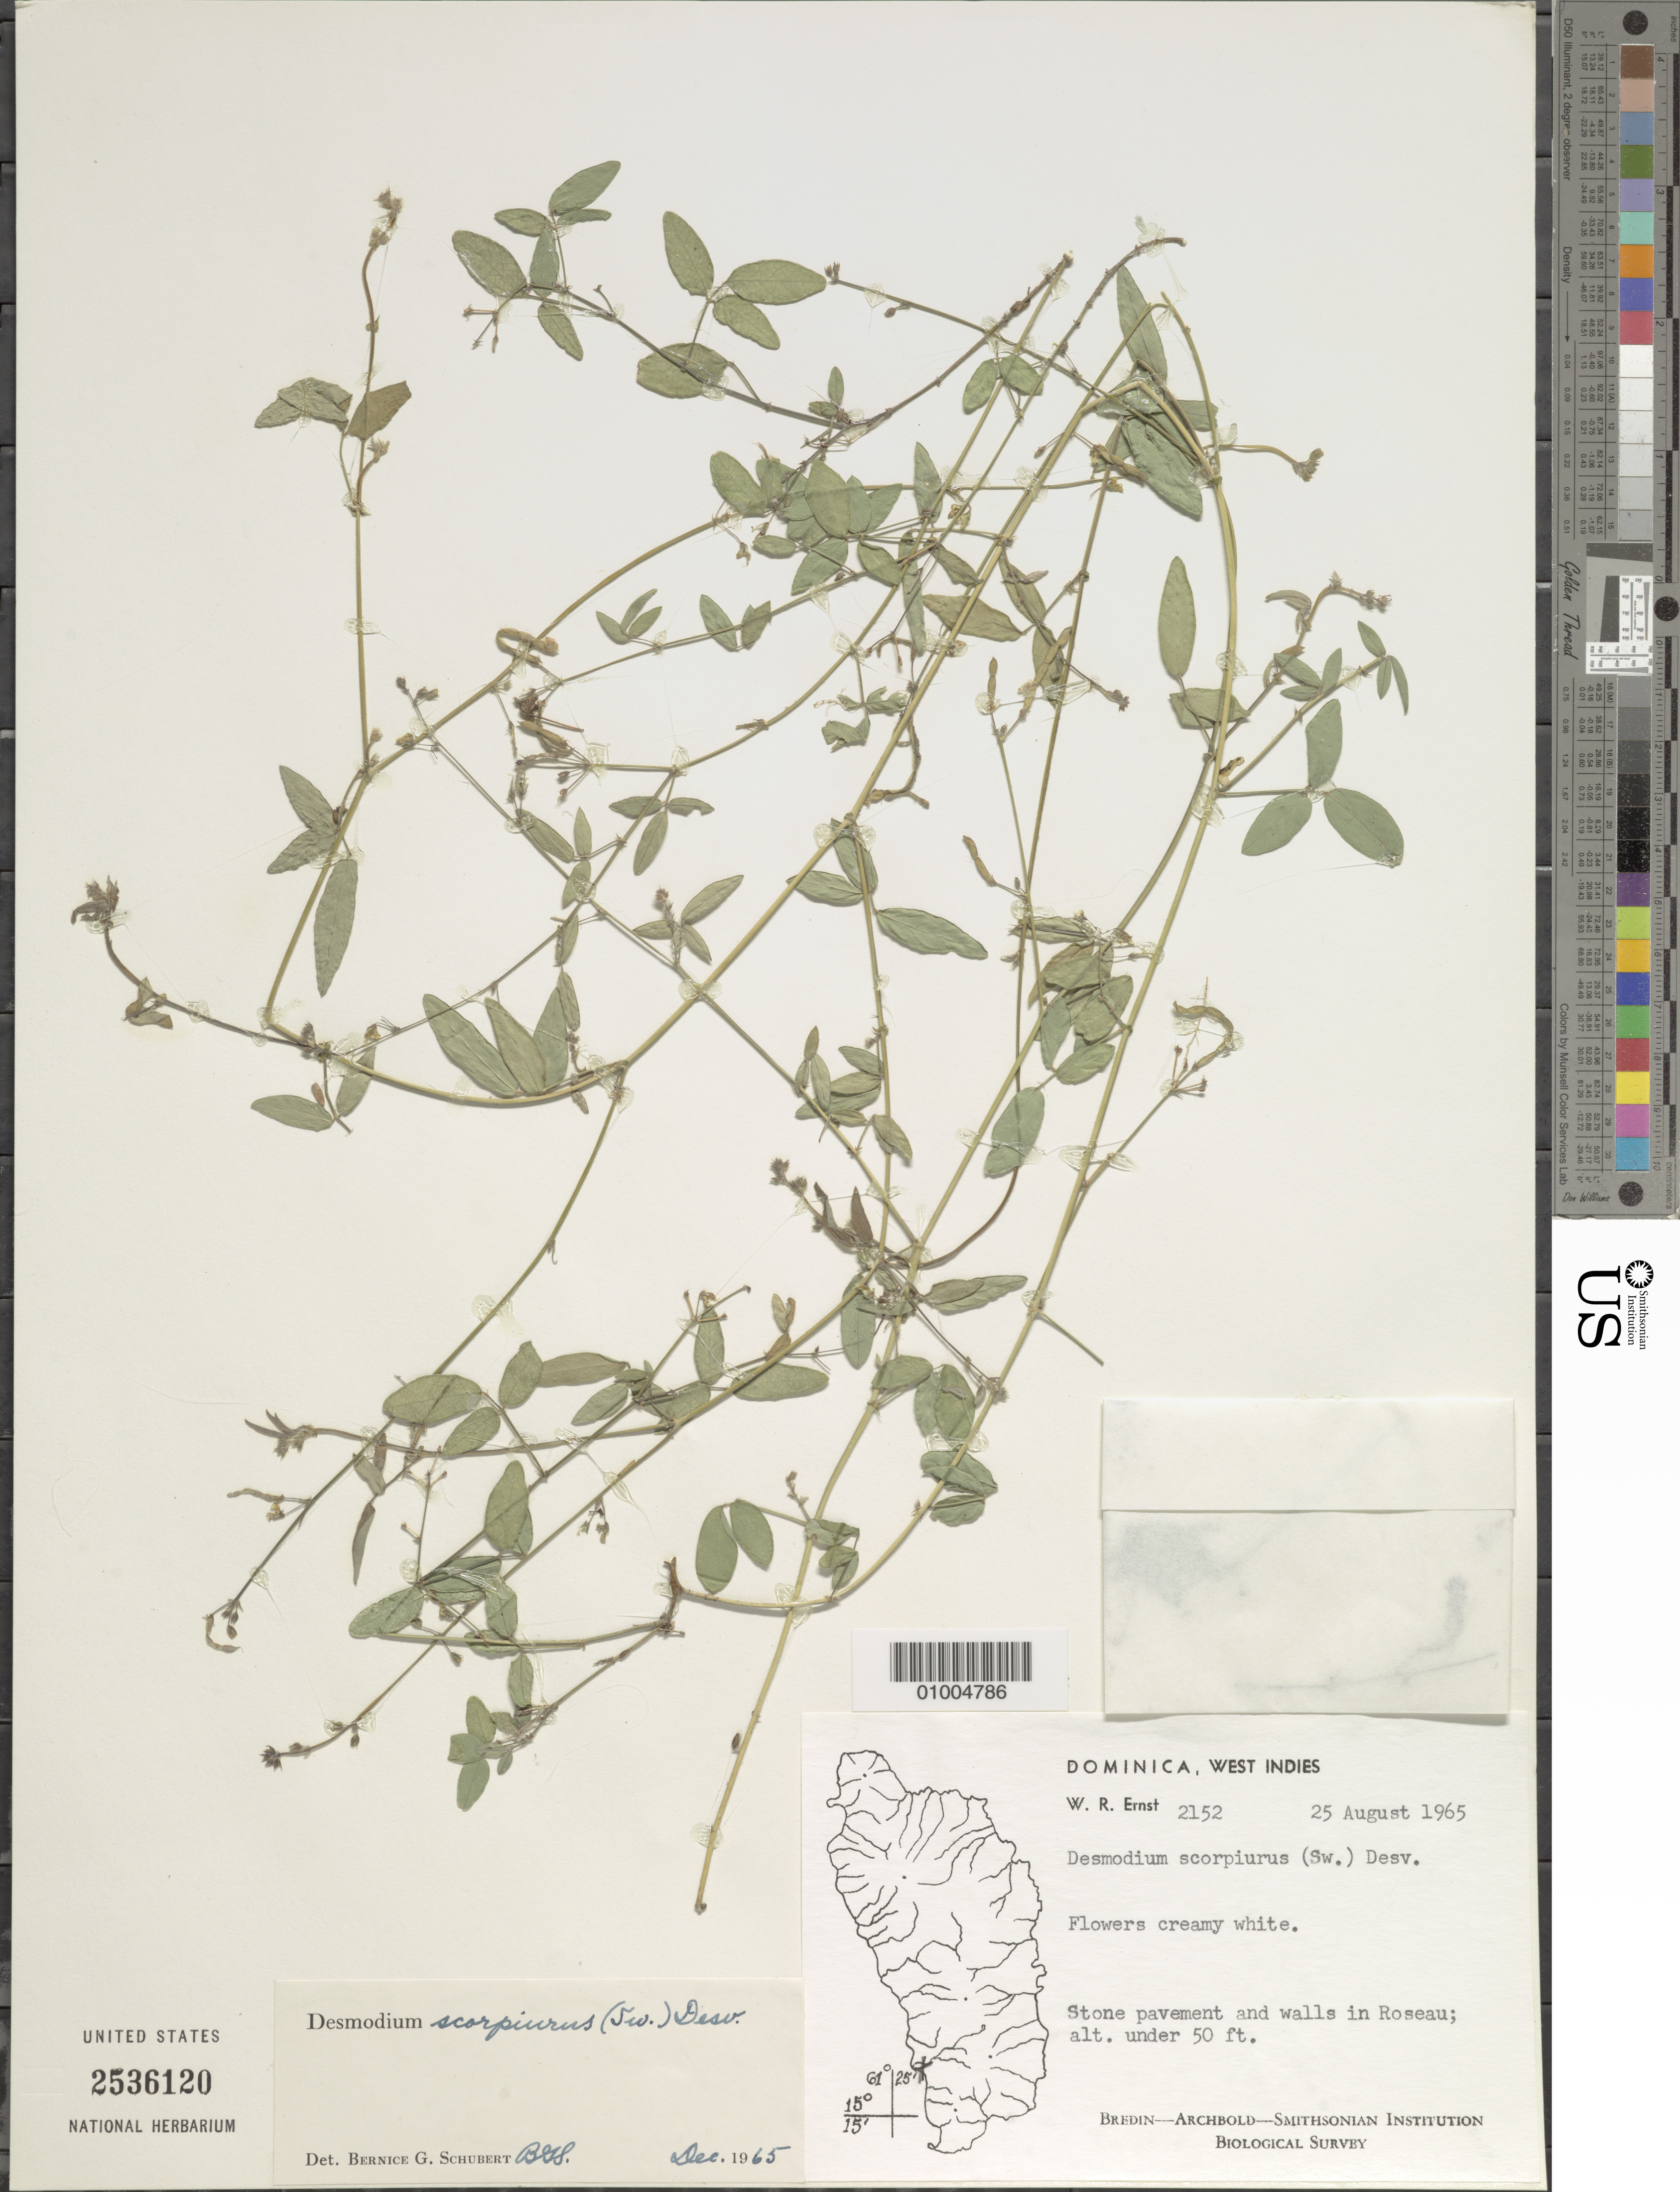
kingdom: Plantae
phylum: Tracheophyta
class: Magnoliopsida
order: Fabales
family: Fabaceae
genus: Desmodium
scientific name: Desmodium scorpiurus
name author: (Sw.) Desv. ex DC.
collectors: W. R. Ernst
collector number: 2152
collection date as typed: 25 Aug 1965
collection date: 1965-08-25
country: Dominica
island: Dominica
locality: Stone pavement and walls in Roseau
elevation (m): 0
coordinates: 0 N, 0 E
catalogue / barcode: US 2536120